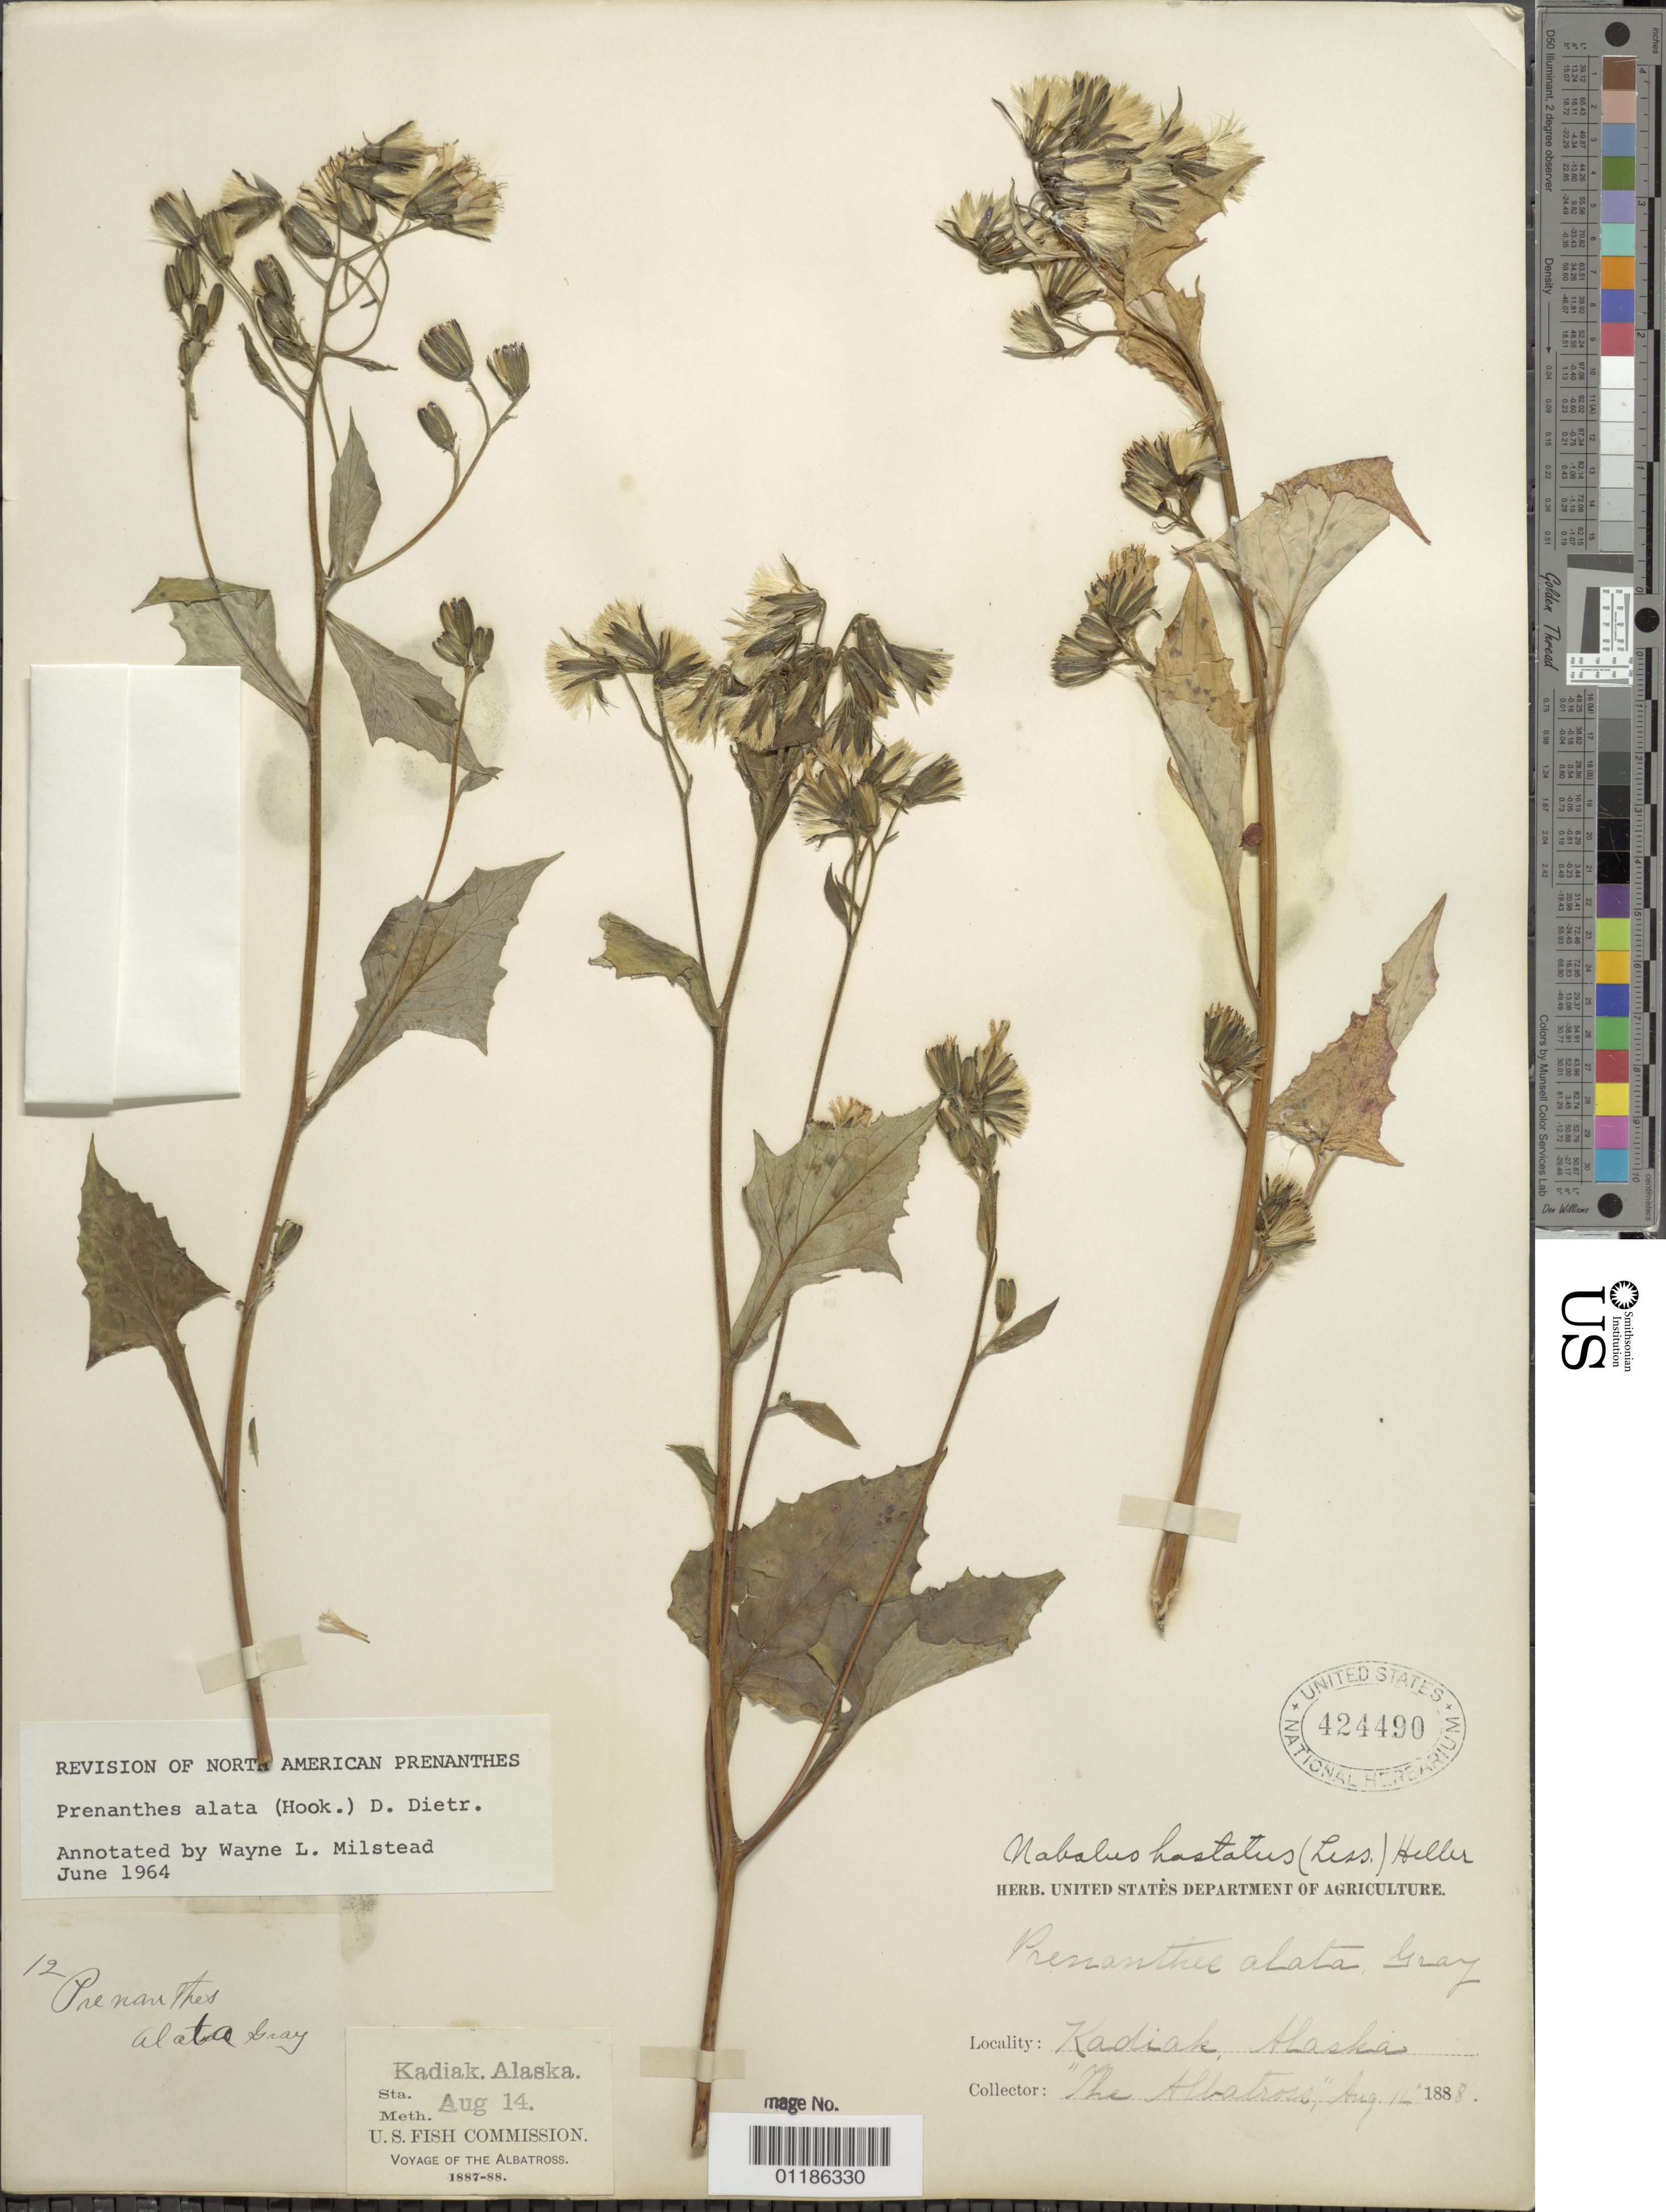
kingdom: Plantae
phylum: Tracheophyta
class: Magnoliopsida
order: Asterales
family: Asteraceae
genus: Nabalus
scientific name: Nabalus alatus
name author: Hook.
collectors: "The Albatross"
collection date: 1888-08-14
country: United States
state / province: Alaska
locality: Kodiak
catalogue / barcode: US 424490